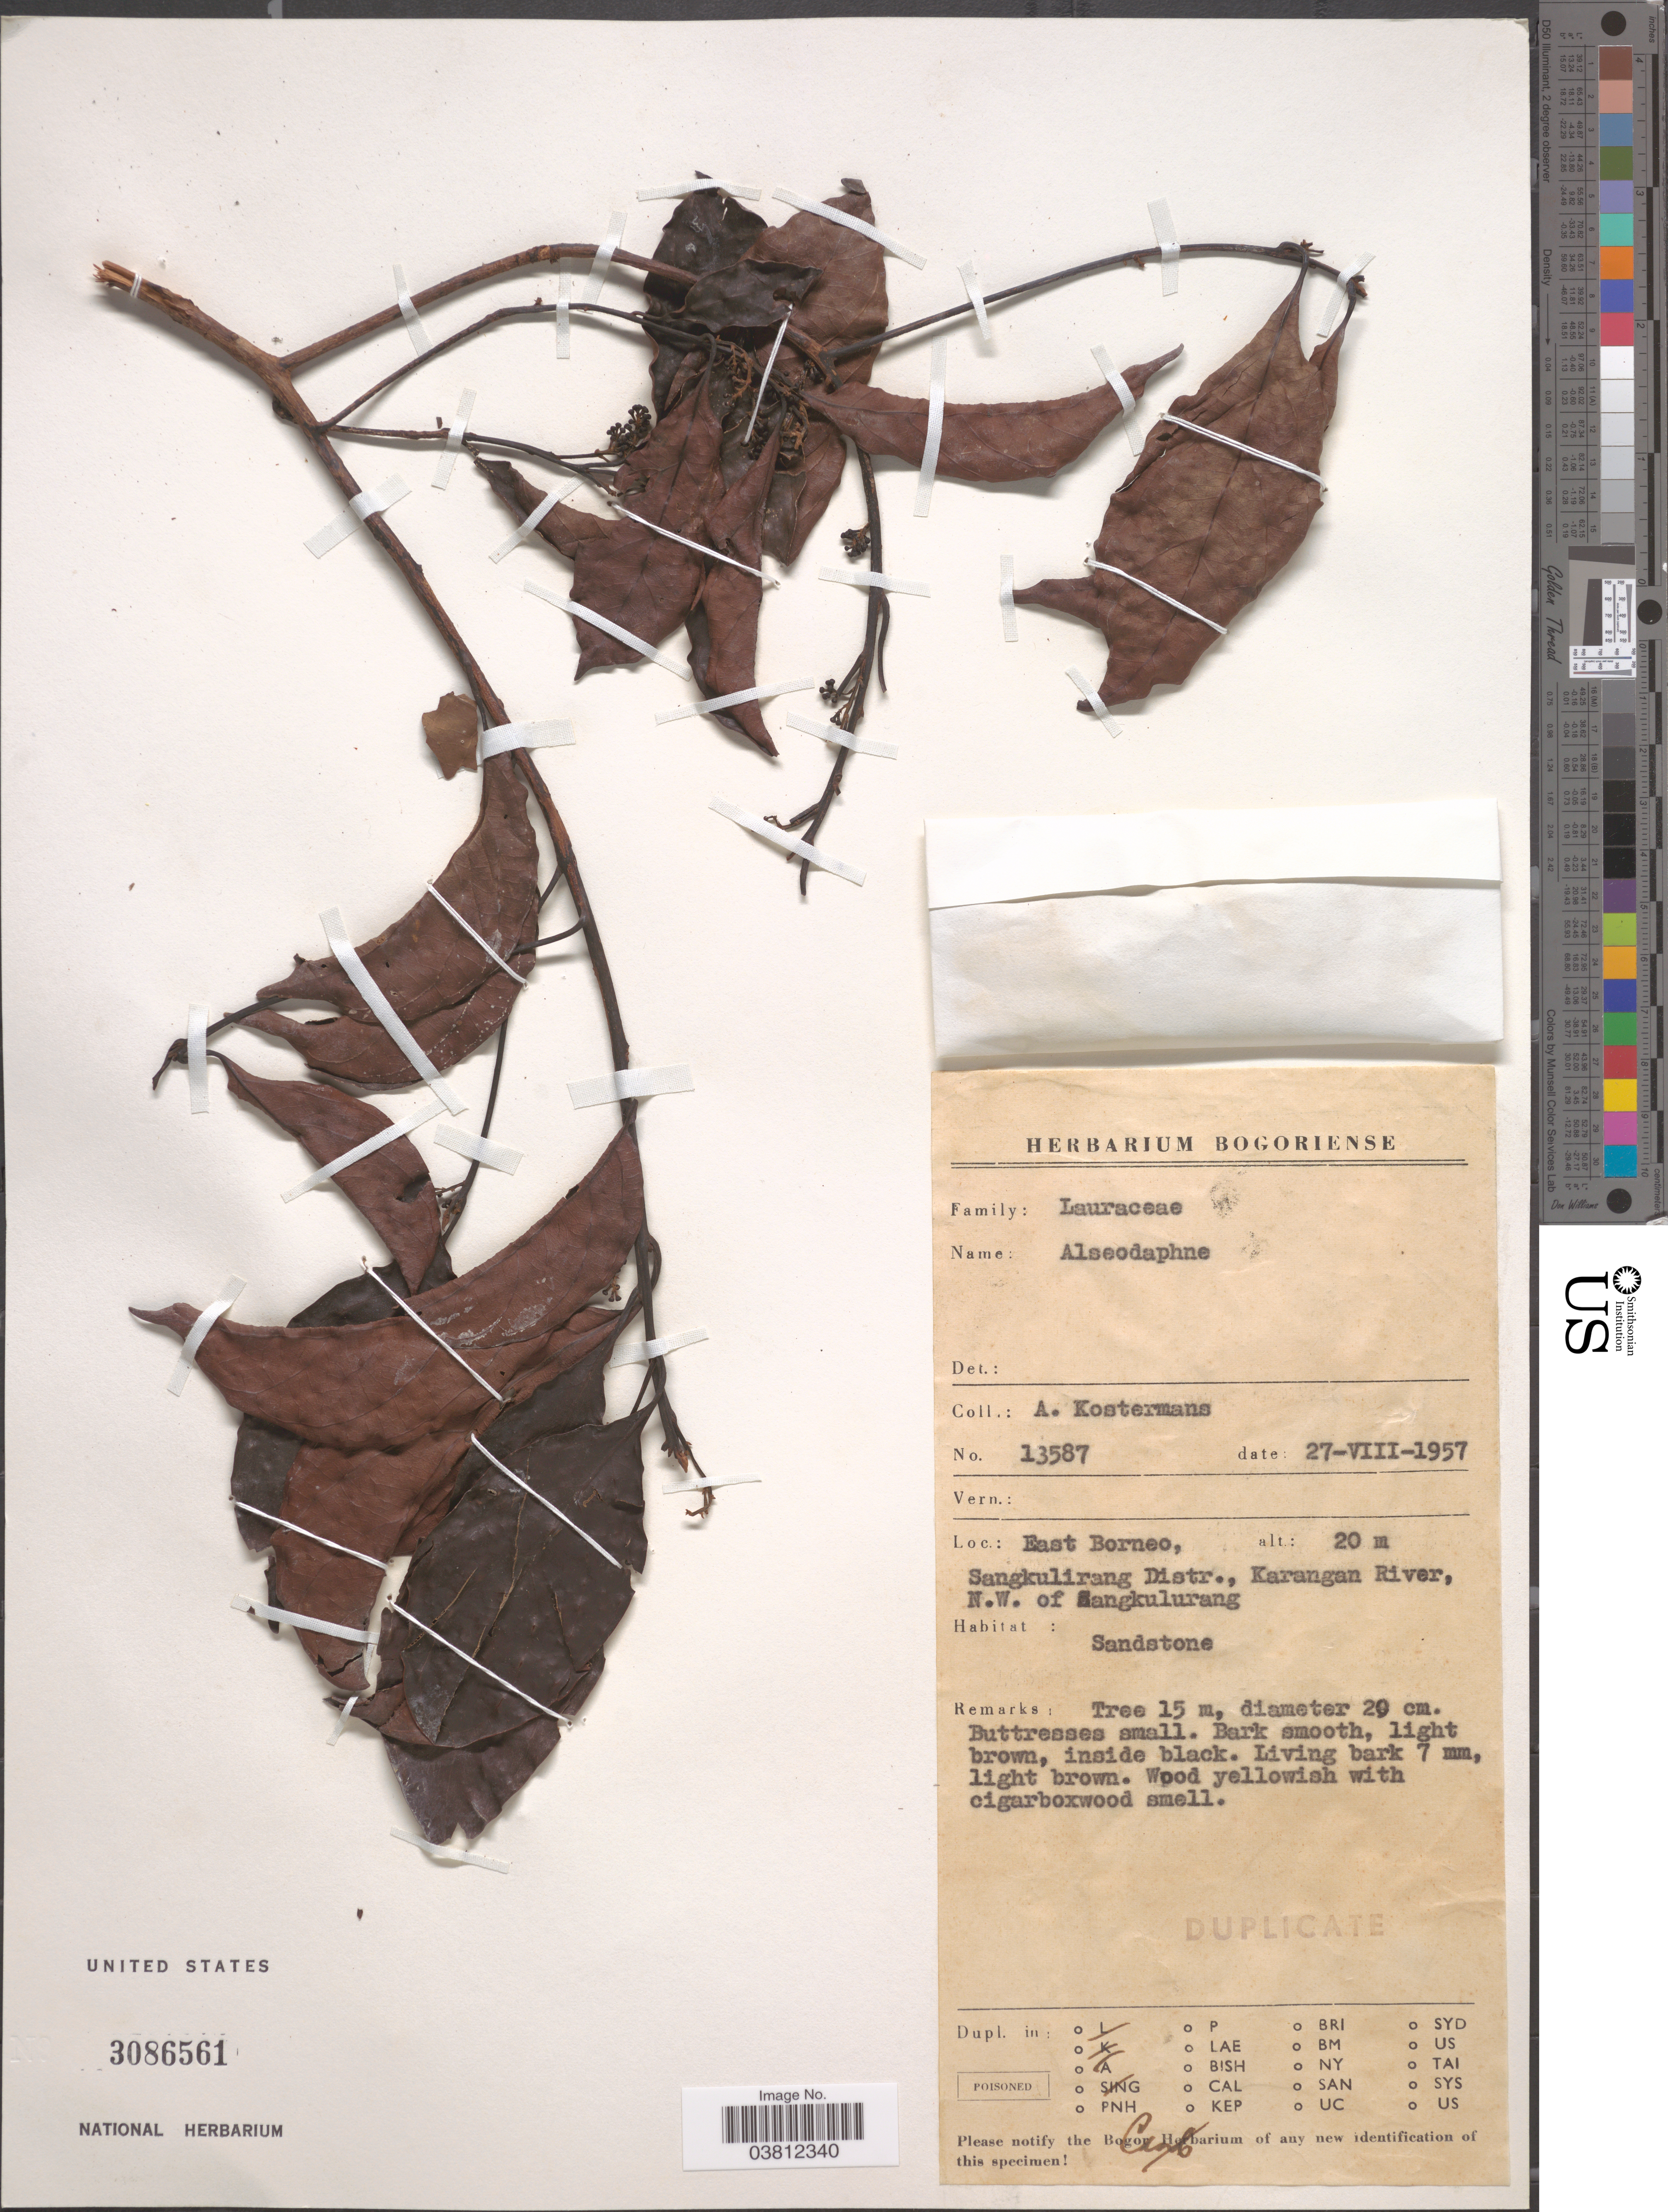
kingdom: Plantae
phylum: Tracheophyta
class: Magnoliopsida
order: Laurales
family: Lauraceae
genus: Alseodaphne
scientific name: Alseodaphne sp.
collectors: A. J. G. Kostermans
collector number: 13587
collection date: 1957-08-27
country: Indonesia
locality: East Borneo. Sangkulirang Distr. Karangan River, N.W. of Sangkulurang.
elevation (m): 20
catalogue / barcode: US 3086561